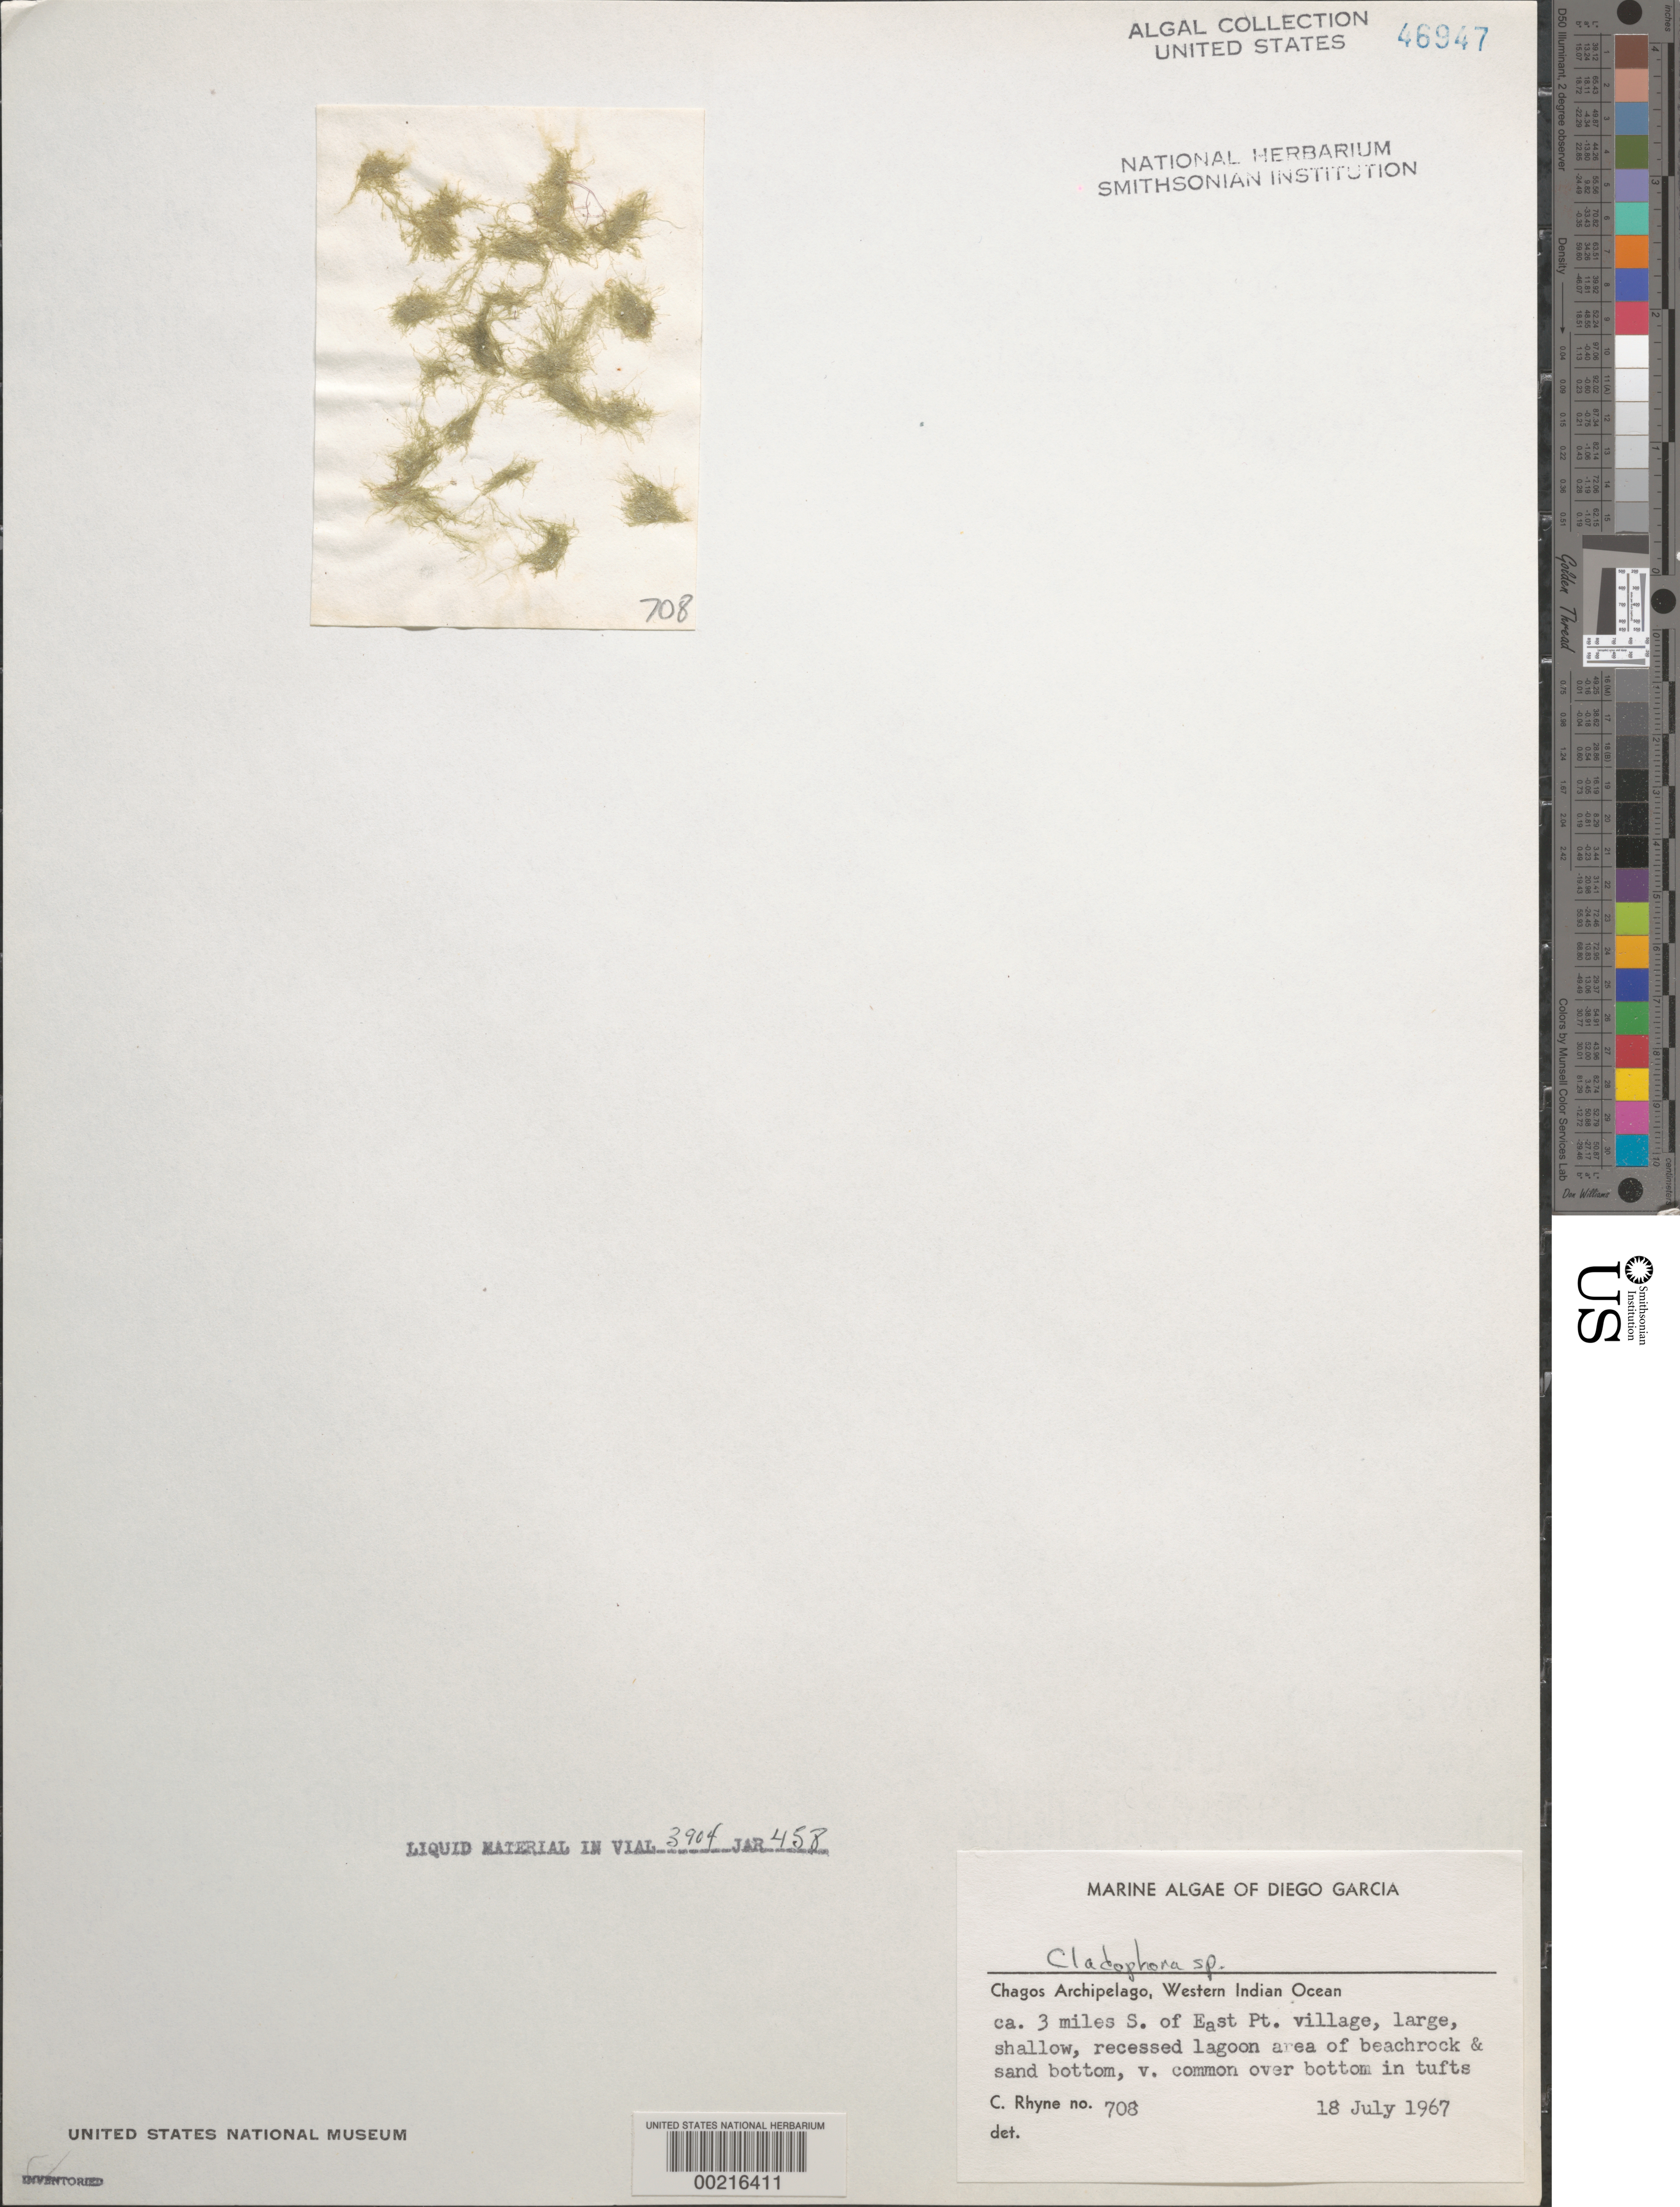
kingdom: Plantae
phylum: Chlorophyta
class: Ulvophyceae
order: Cladophorales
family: Cladophoraceae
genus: Cladophora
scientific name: Cladophora sp.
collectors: C. Rhyne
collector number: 708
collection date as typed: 18 Jul 1960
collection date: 1960-07-18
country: British Indian Ocean Territory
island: Diego Garcia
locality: Ca. 3 miles south of East Point Village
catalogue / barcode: US 46947